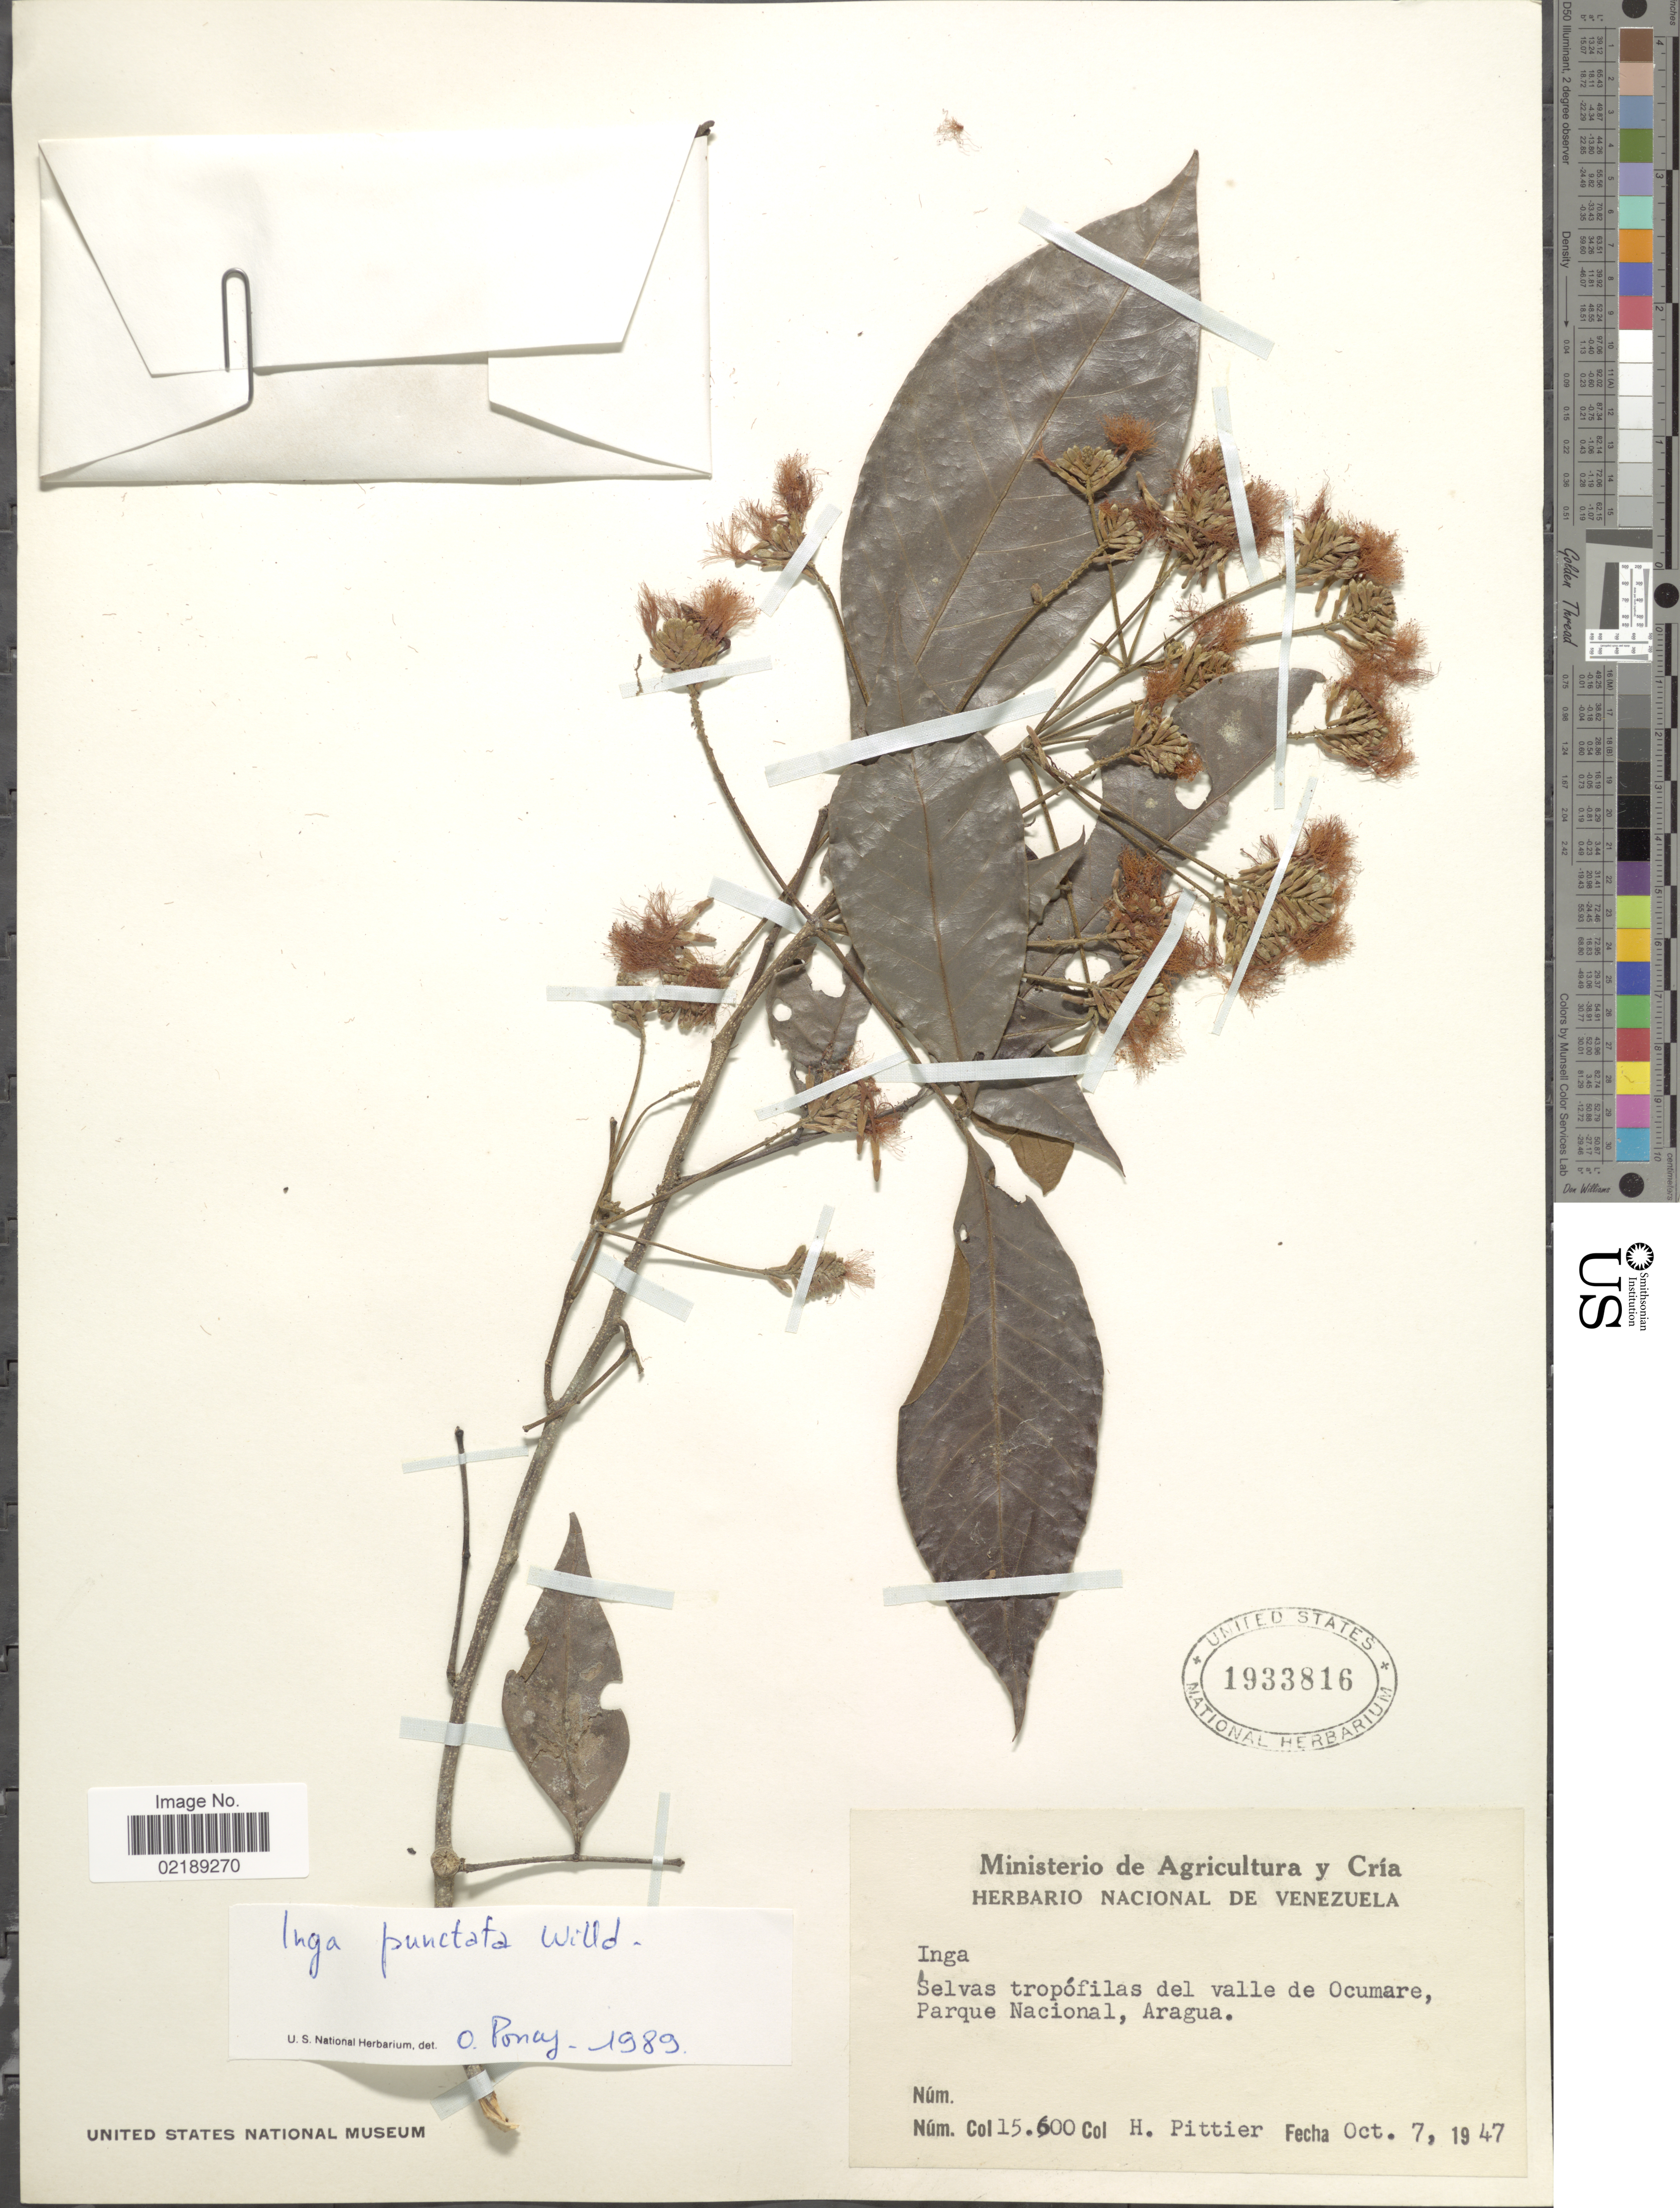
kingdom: Plantae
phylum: Tracheophyta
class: Magnoliopsida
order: Fabales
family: Fabaceae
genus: Inga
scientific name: Inga punctata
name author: Willd.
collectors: H. F. Pittier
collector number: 15.600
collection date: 1947-10-07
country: Venezuela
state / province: Aragua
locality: Selvas tropofilas del valle de Ocumare, Parque Nacional.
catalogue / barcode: US 1933816